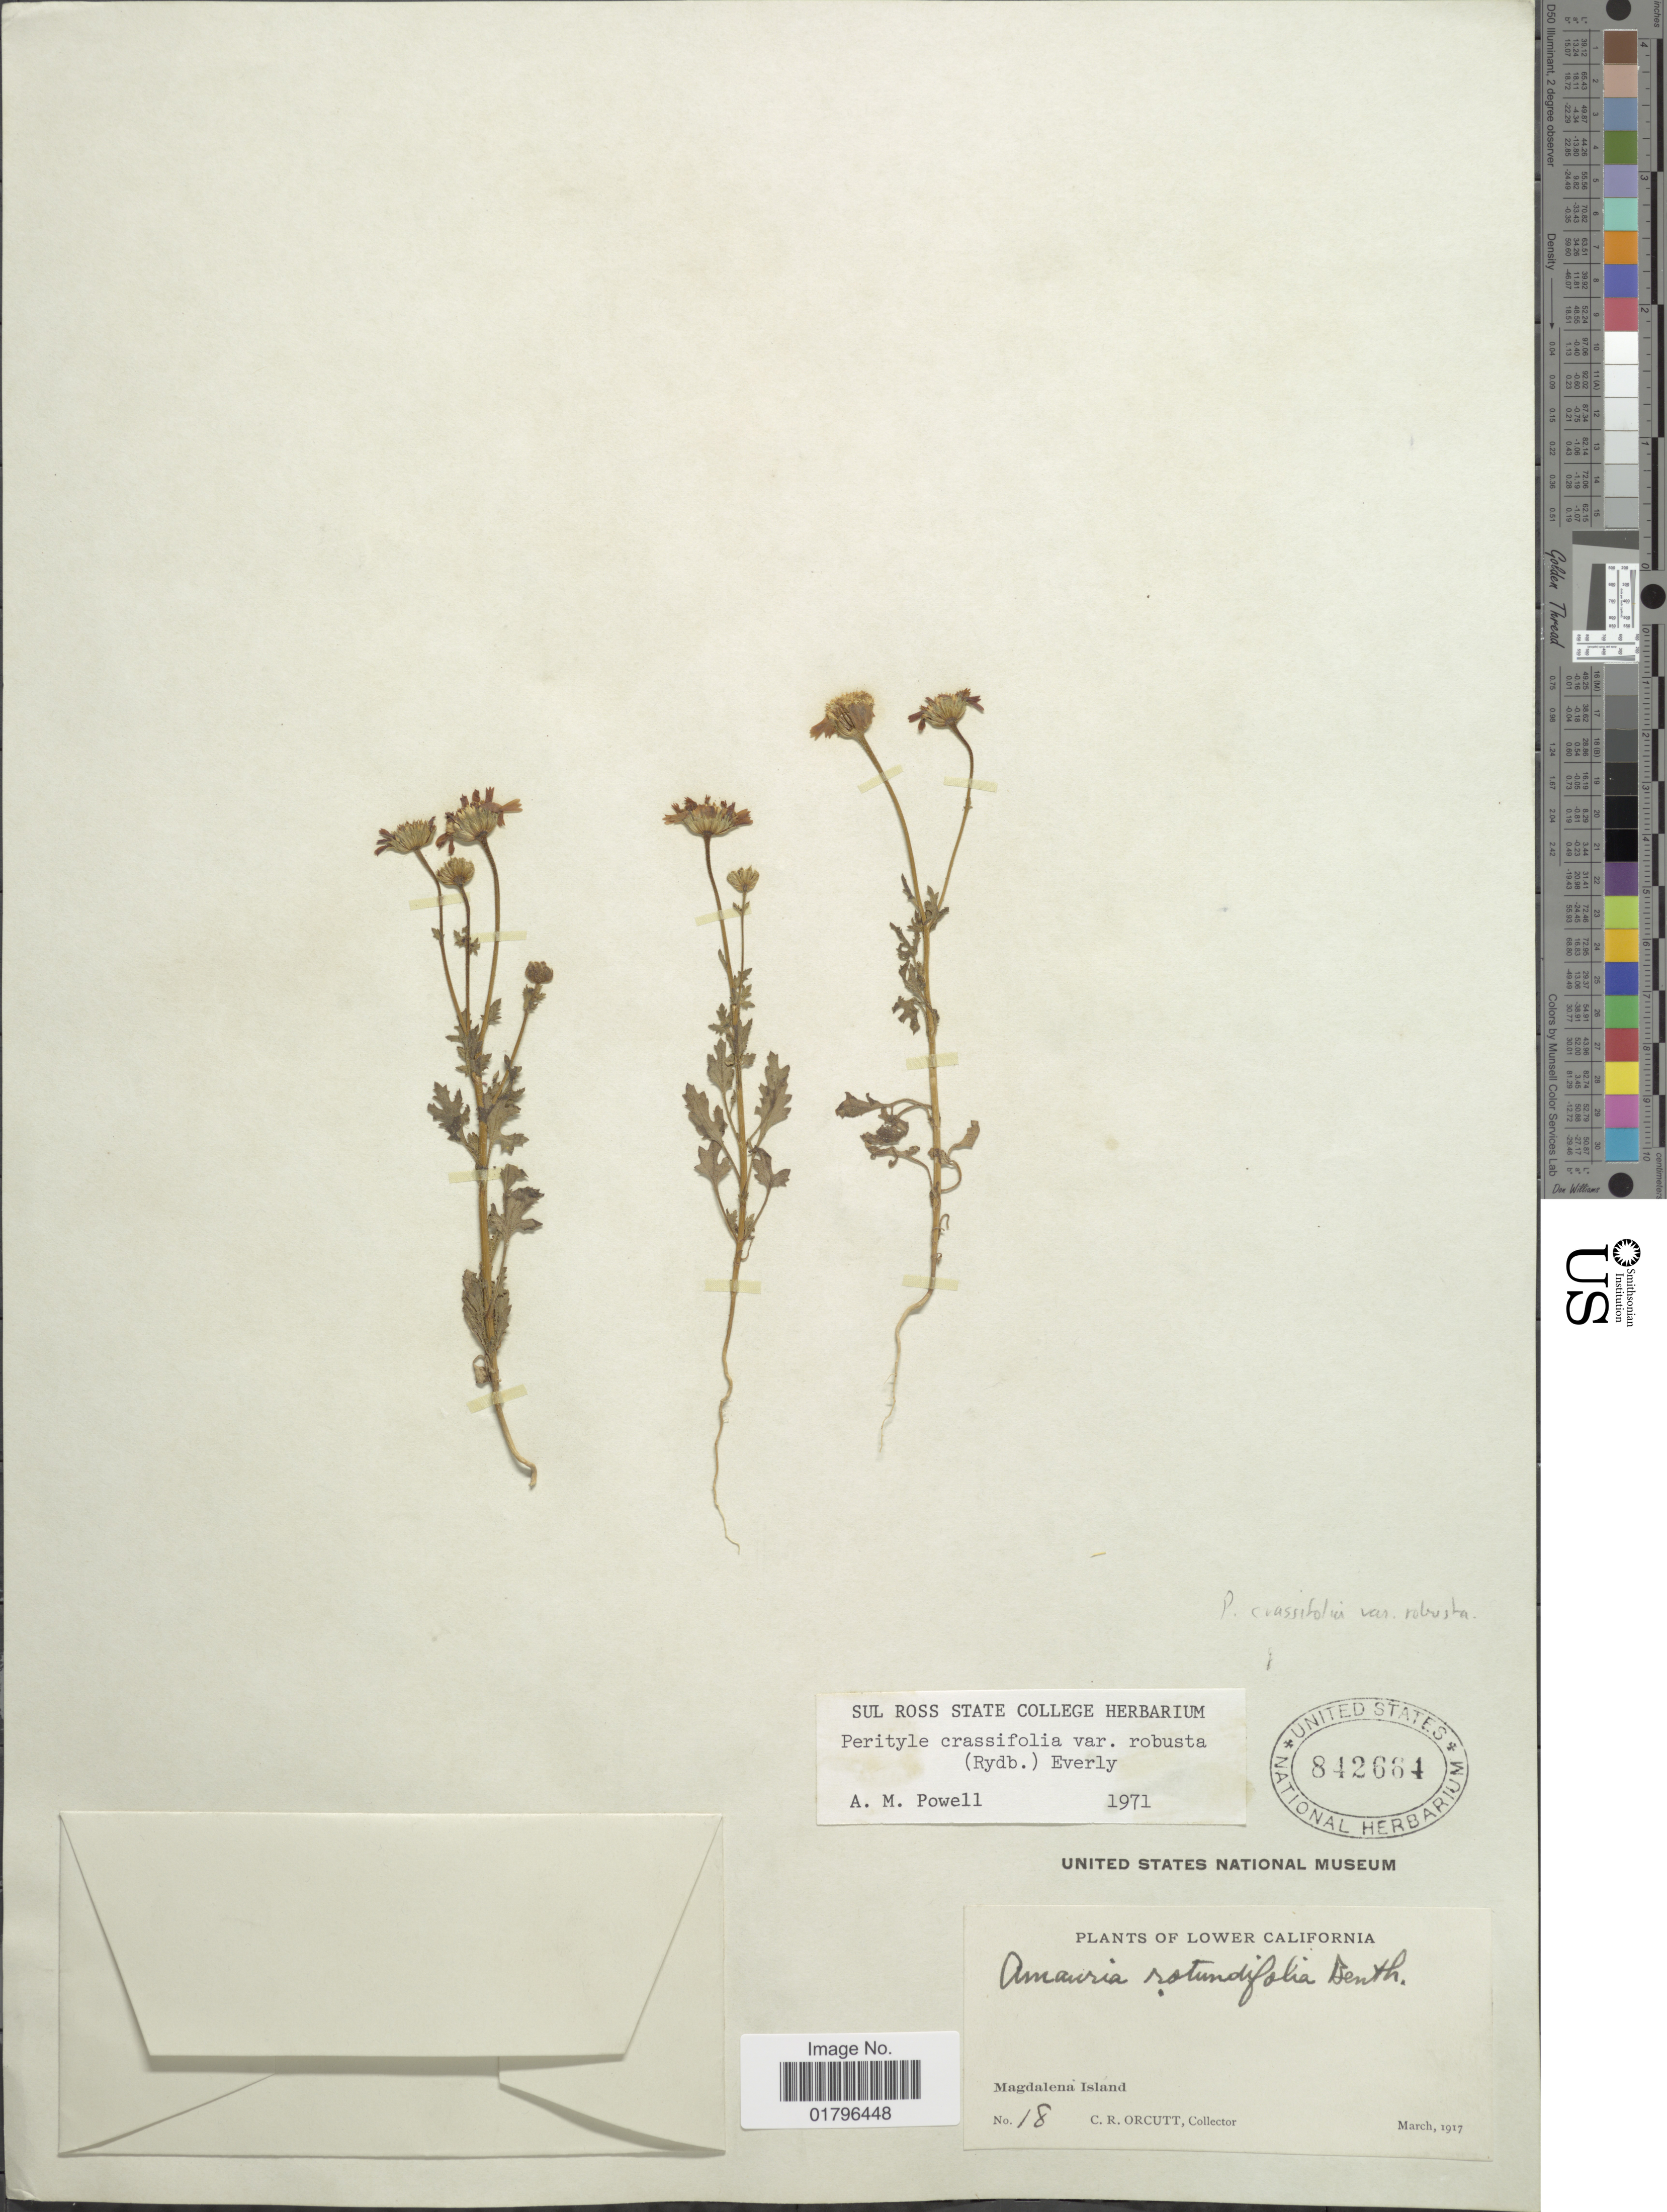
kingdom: Plantae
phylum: Tracheophyta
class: Magnoliopsida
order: Asterales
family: Asteraceae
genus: Perityle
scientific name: Perityle crassifolia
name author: Brandegee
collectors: C. R. Orcutt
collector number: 18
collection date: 1917-03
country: Mexico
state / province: Baja California Sur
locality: Lower California, Magdalena Island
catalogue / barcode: US 842664